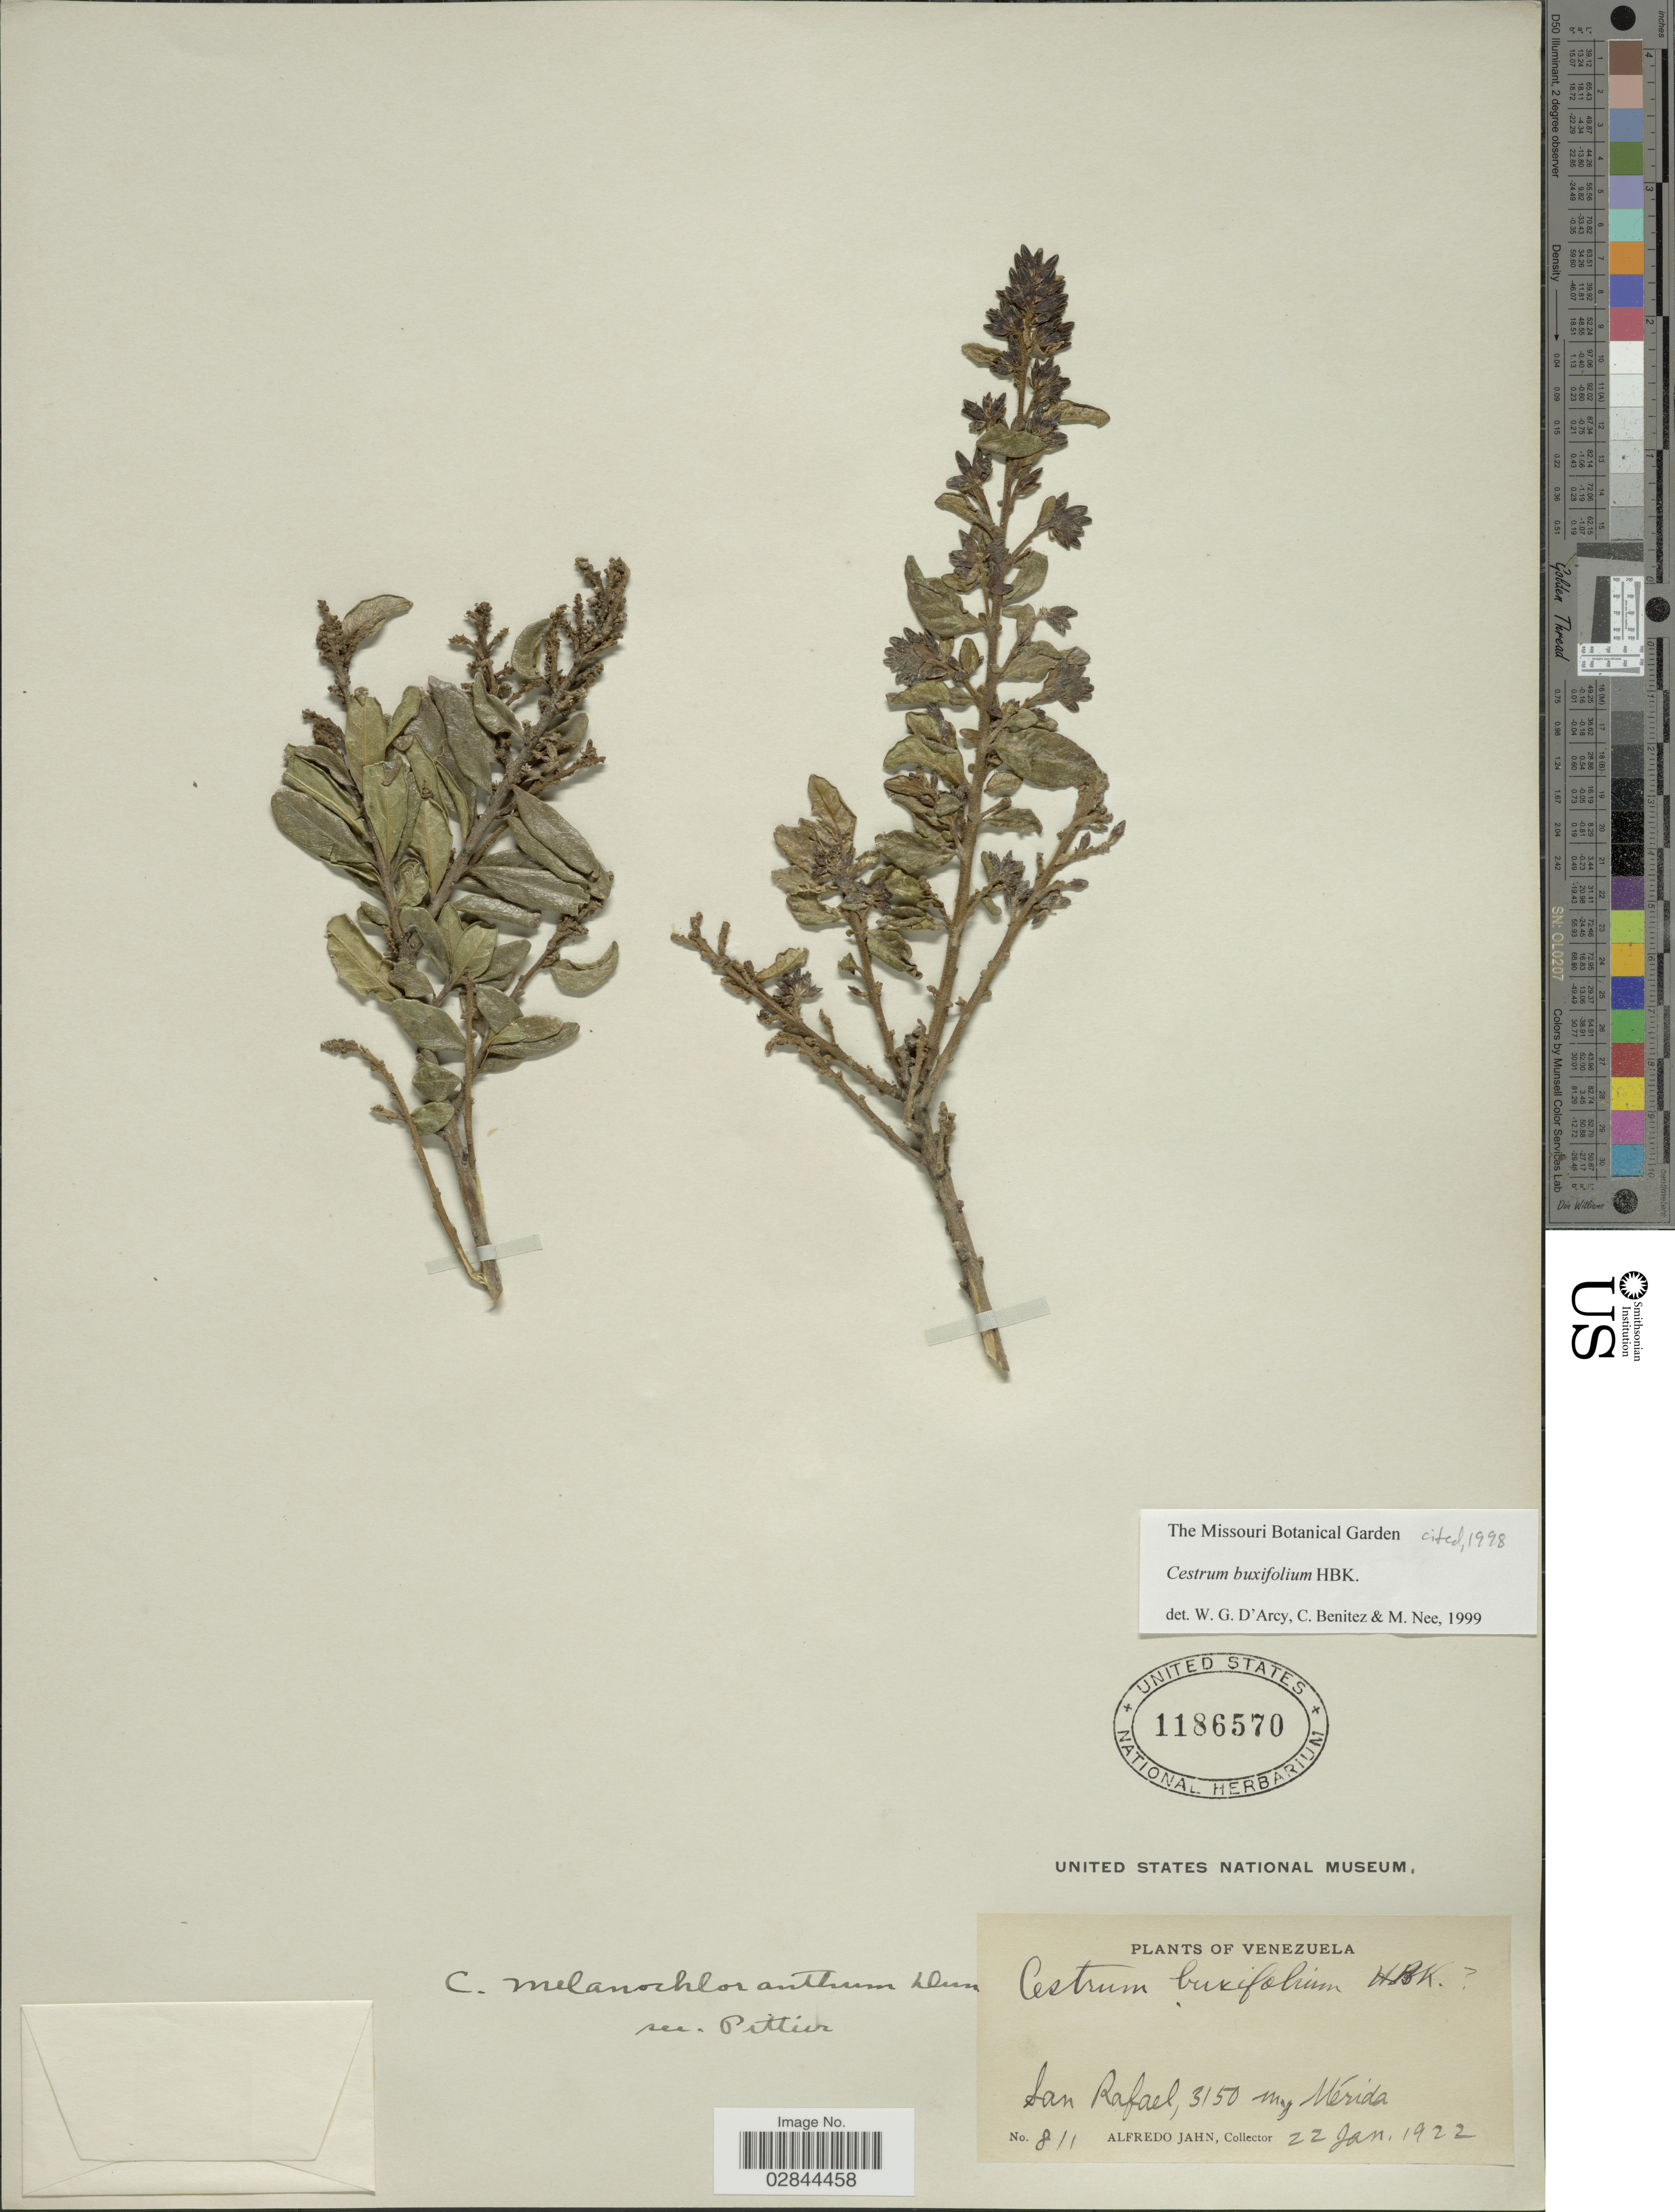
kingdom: Plantae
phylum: Tracheophyta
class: Magnoliopsida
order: Solanales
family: Solanaceae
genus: Cestrum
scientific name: Cestrum buxifolium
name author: Kunth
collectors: A. Jahn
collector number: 811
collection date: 1922-01-22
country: Venezuela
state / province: Mérida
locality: San Rafael.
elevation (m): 3150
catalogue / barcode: US 1186570